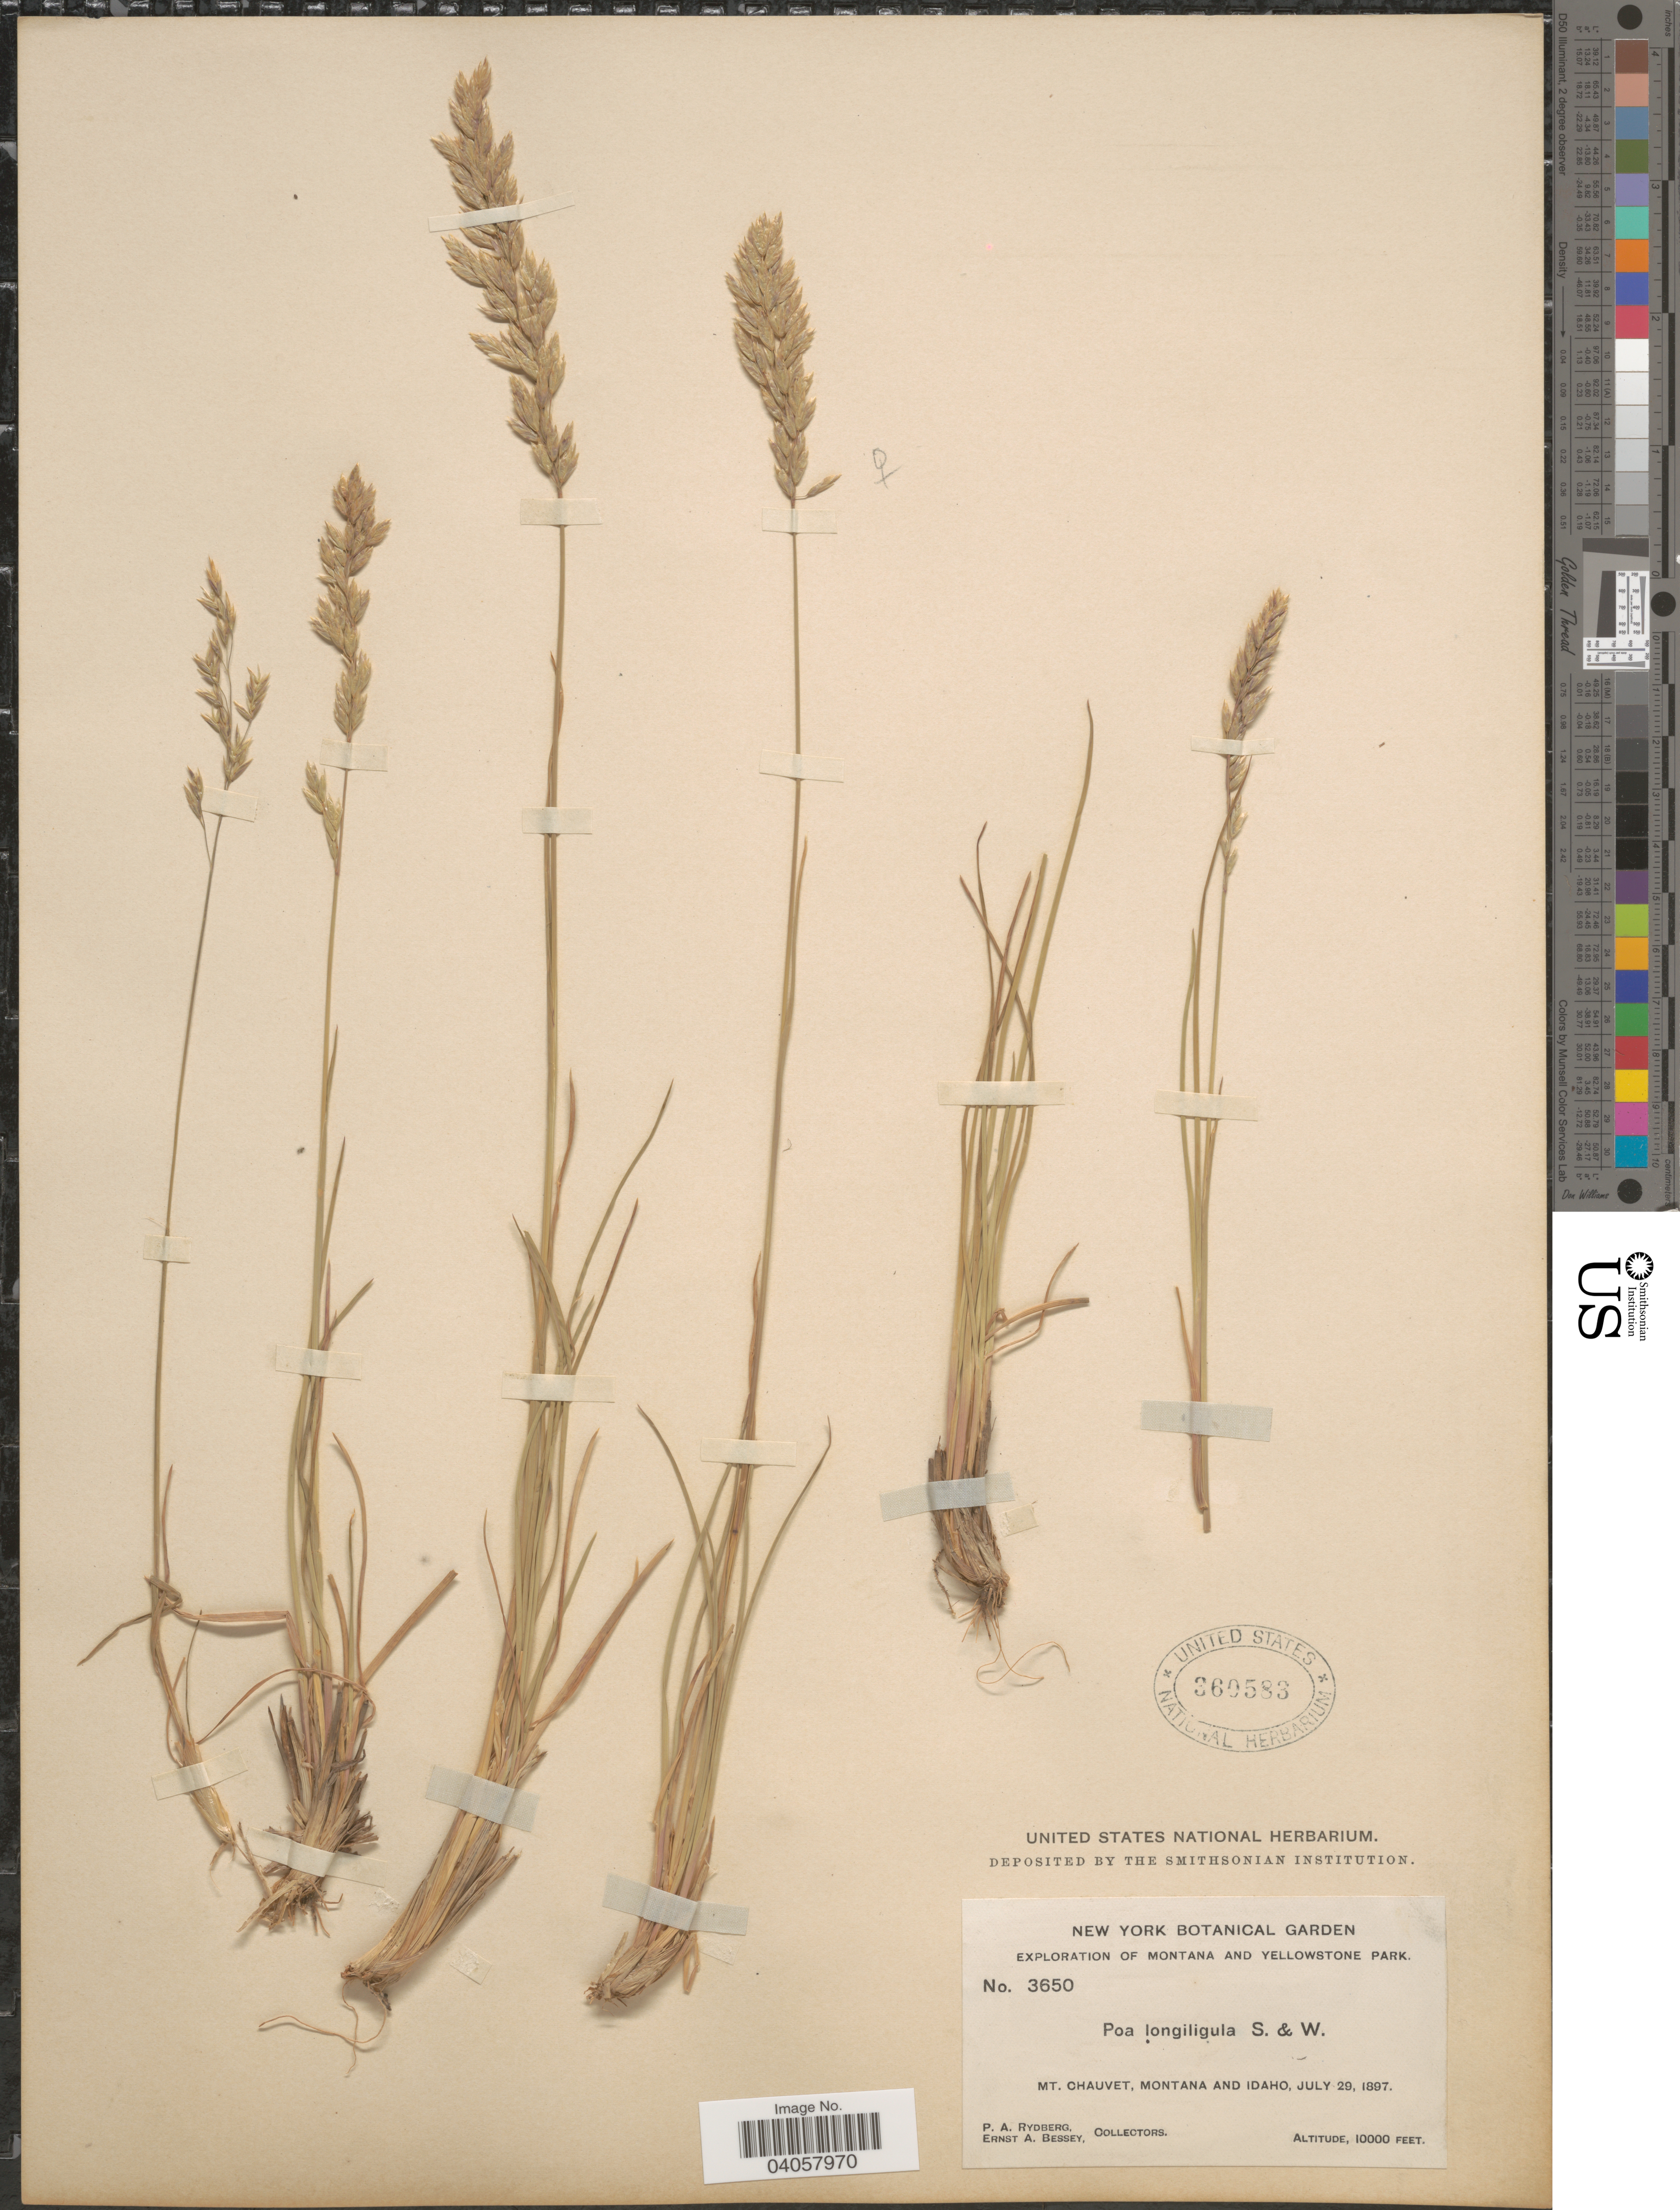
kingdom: Plantae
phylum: Tracheophyta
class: Liliopsida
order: Poales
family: Poaceae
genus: Poa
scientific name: Poa fendleriana subsp. longiligula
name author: (Scribn. & T.A. Williams) Soreng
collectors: P. A. Rydberg & E. A. Bessey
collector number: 3650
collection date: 1897-07-29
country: United States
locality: Montana and Yellowstone Park. Mt. Chauvet, Montana and Idaho.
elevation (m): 3048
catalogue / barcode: US 360583